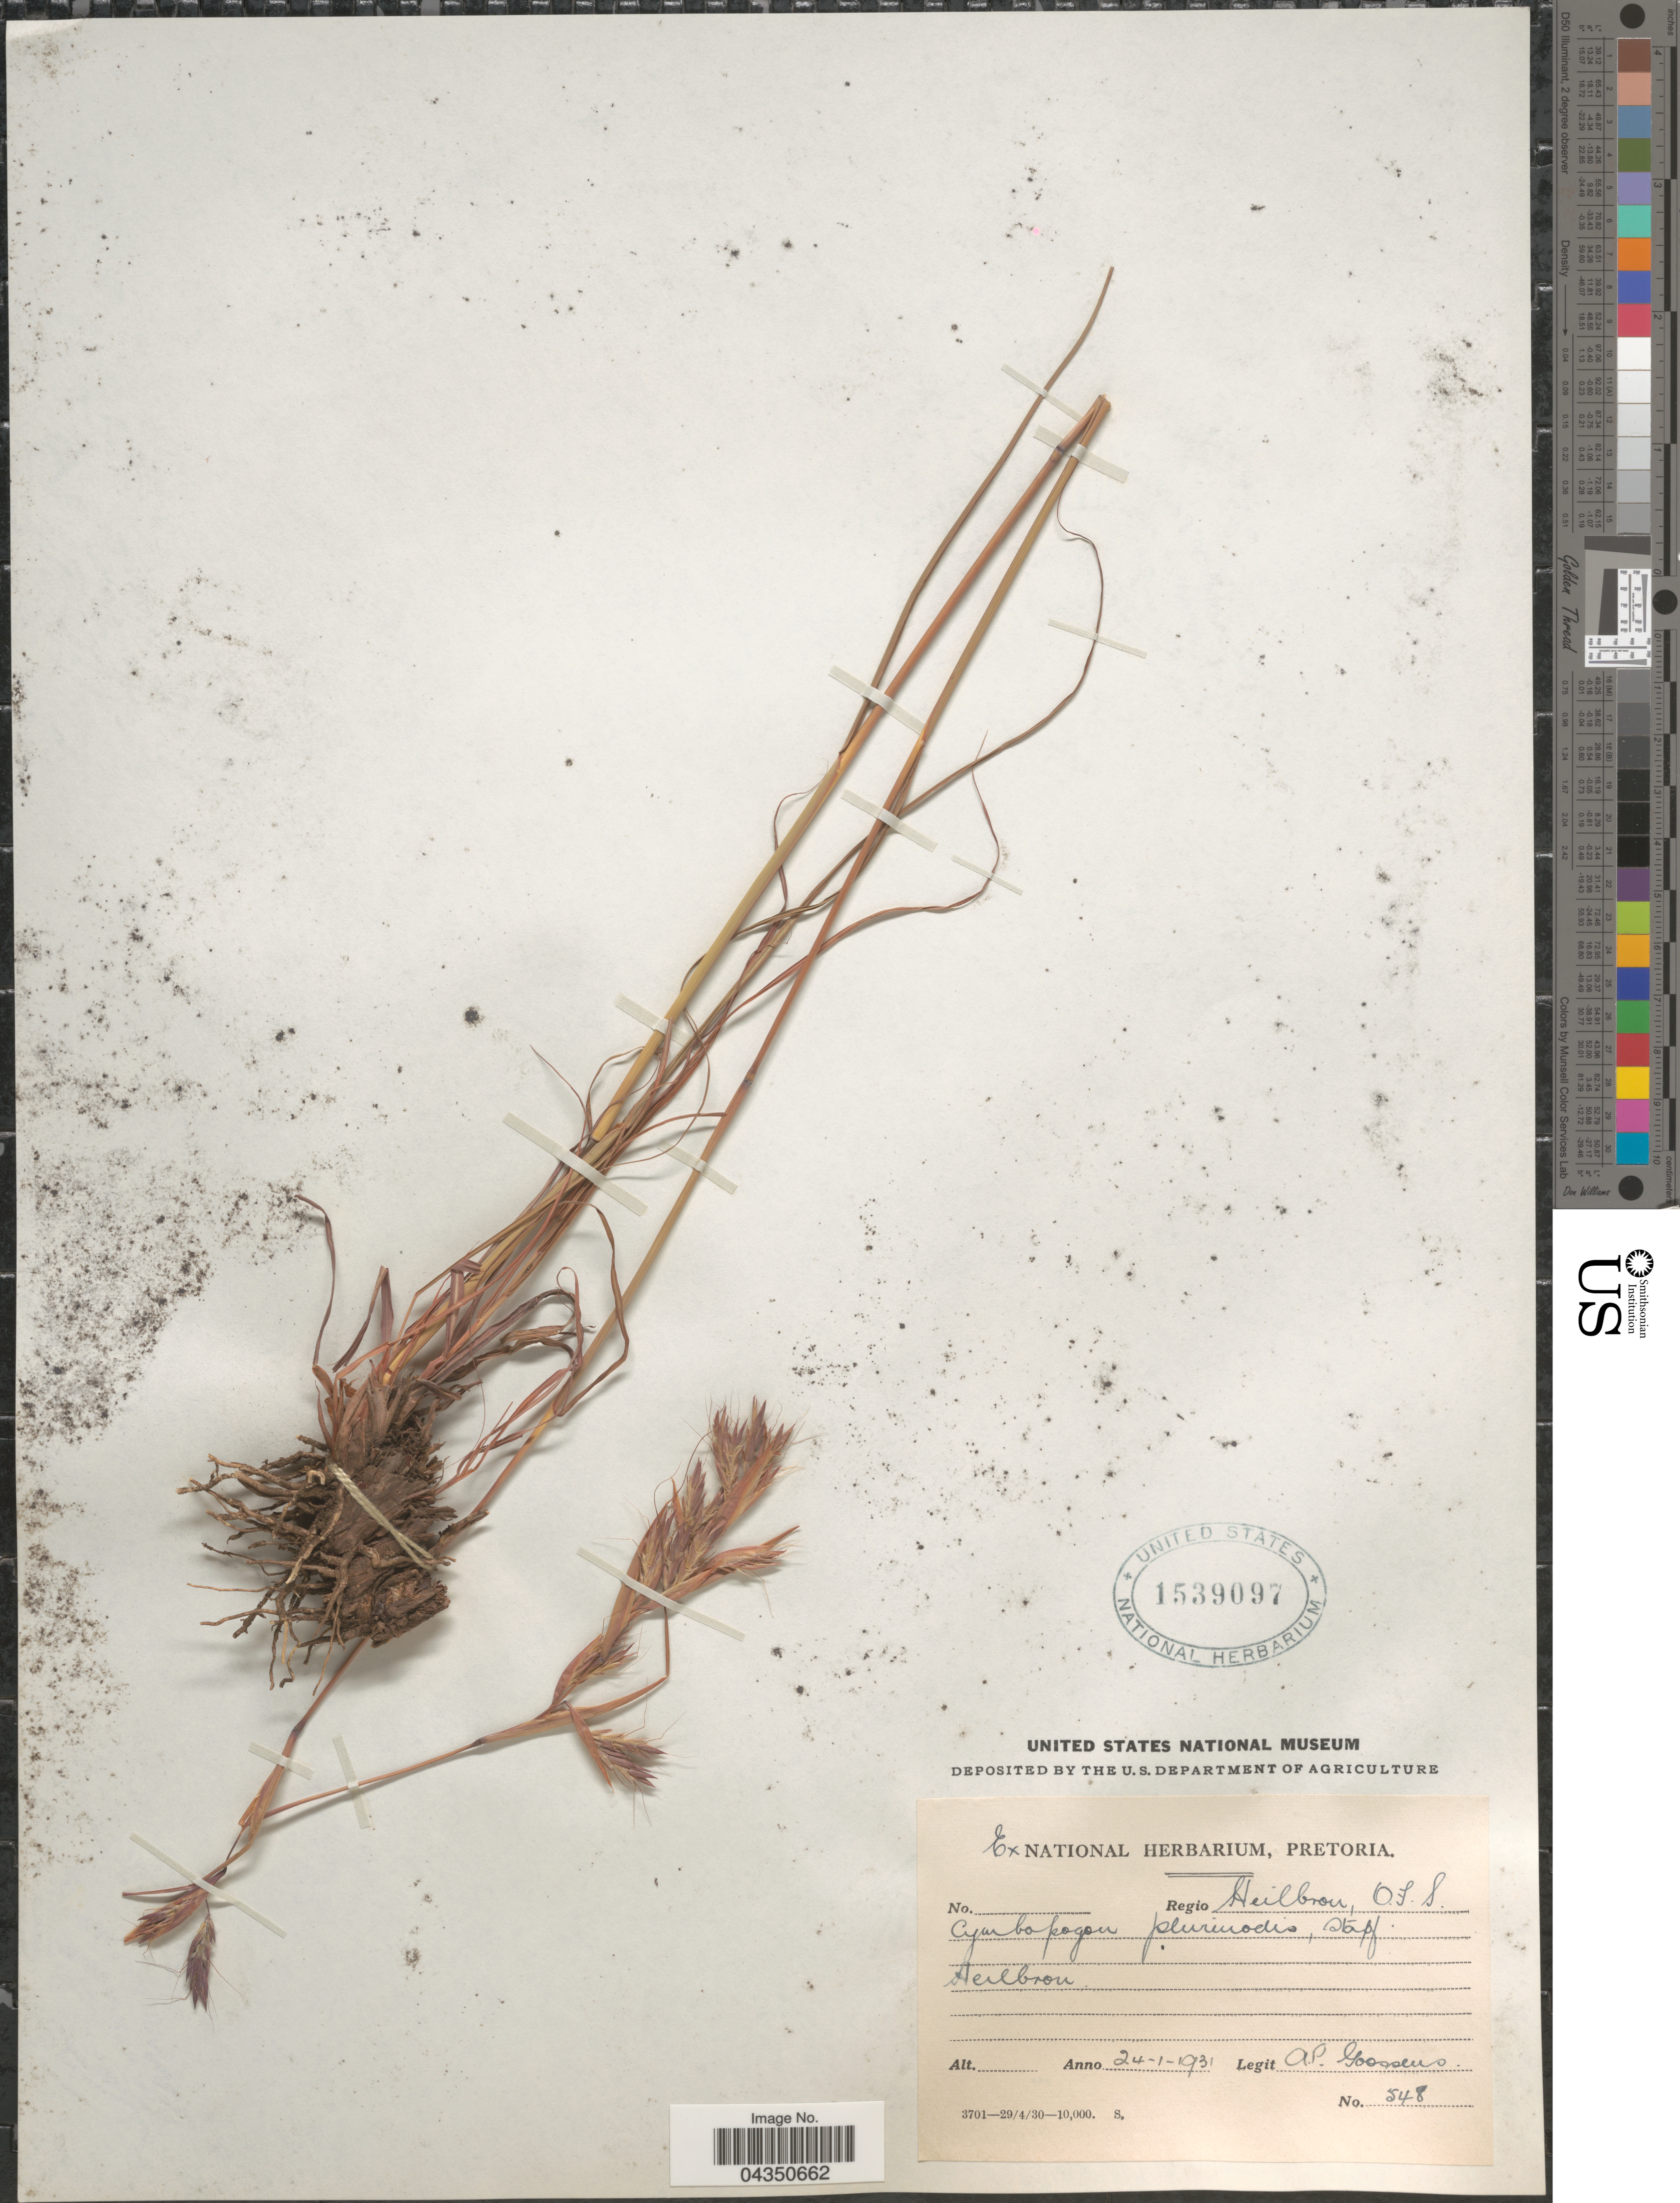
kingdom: Plantae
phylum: Tracheophyta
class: Liliopsida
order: Poales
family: Poaceae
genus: Cymbopogon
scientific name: Cymbopogon pospischillii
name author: (K. Schum.) C.E. Hubb.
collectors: A. P. G. Goossens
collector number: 548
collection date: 1931-01-24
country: South Africa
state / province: Free State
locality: Regio Heilbron, O.F.S. Heilbron.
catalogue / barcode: US 1539097